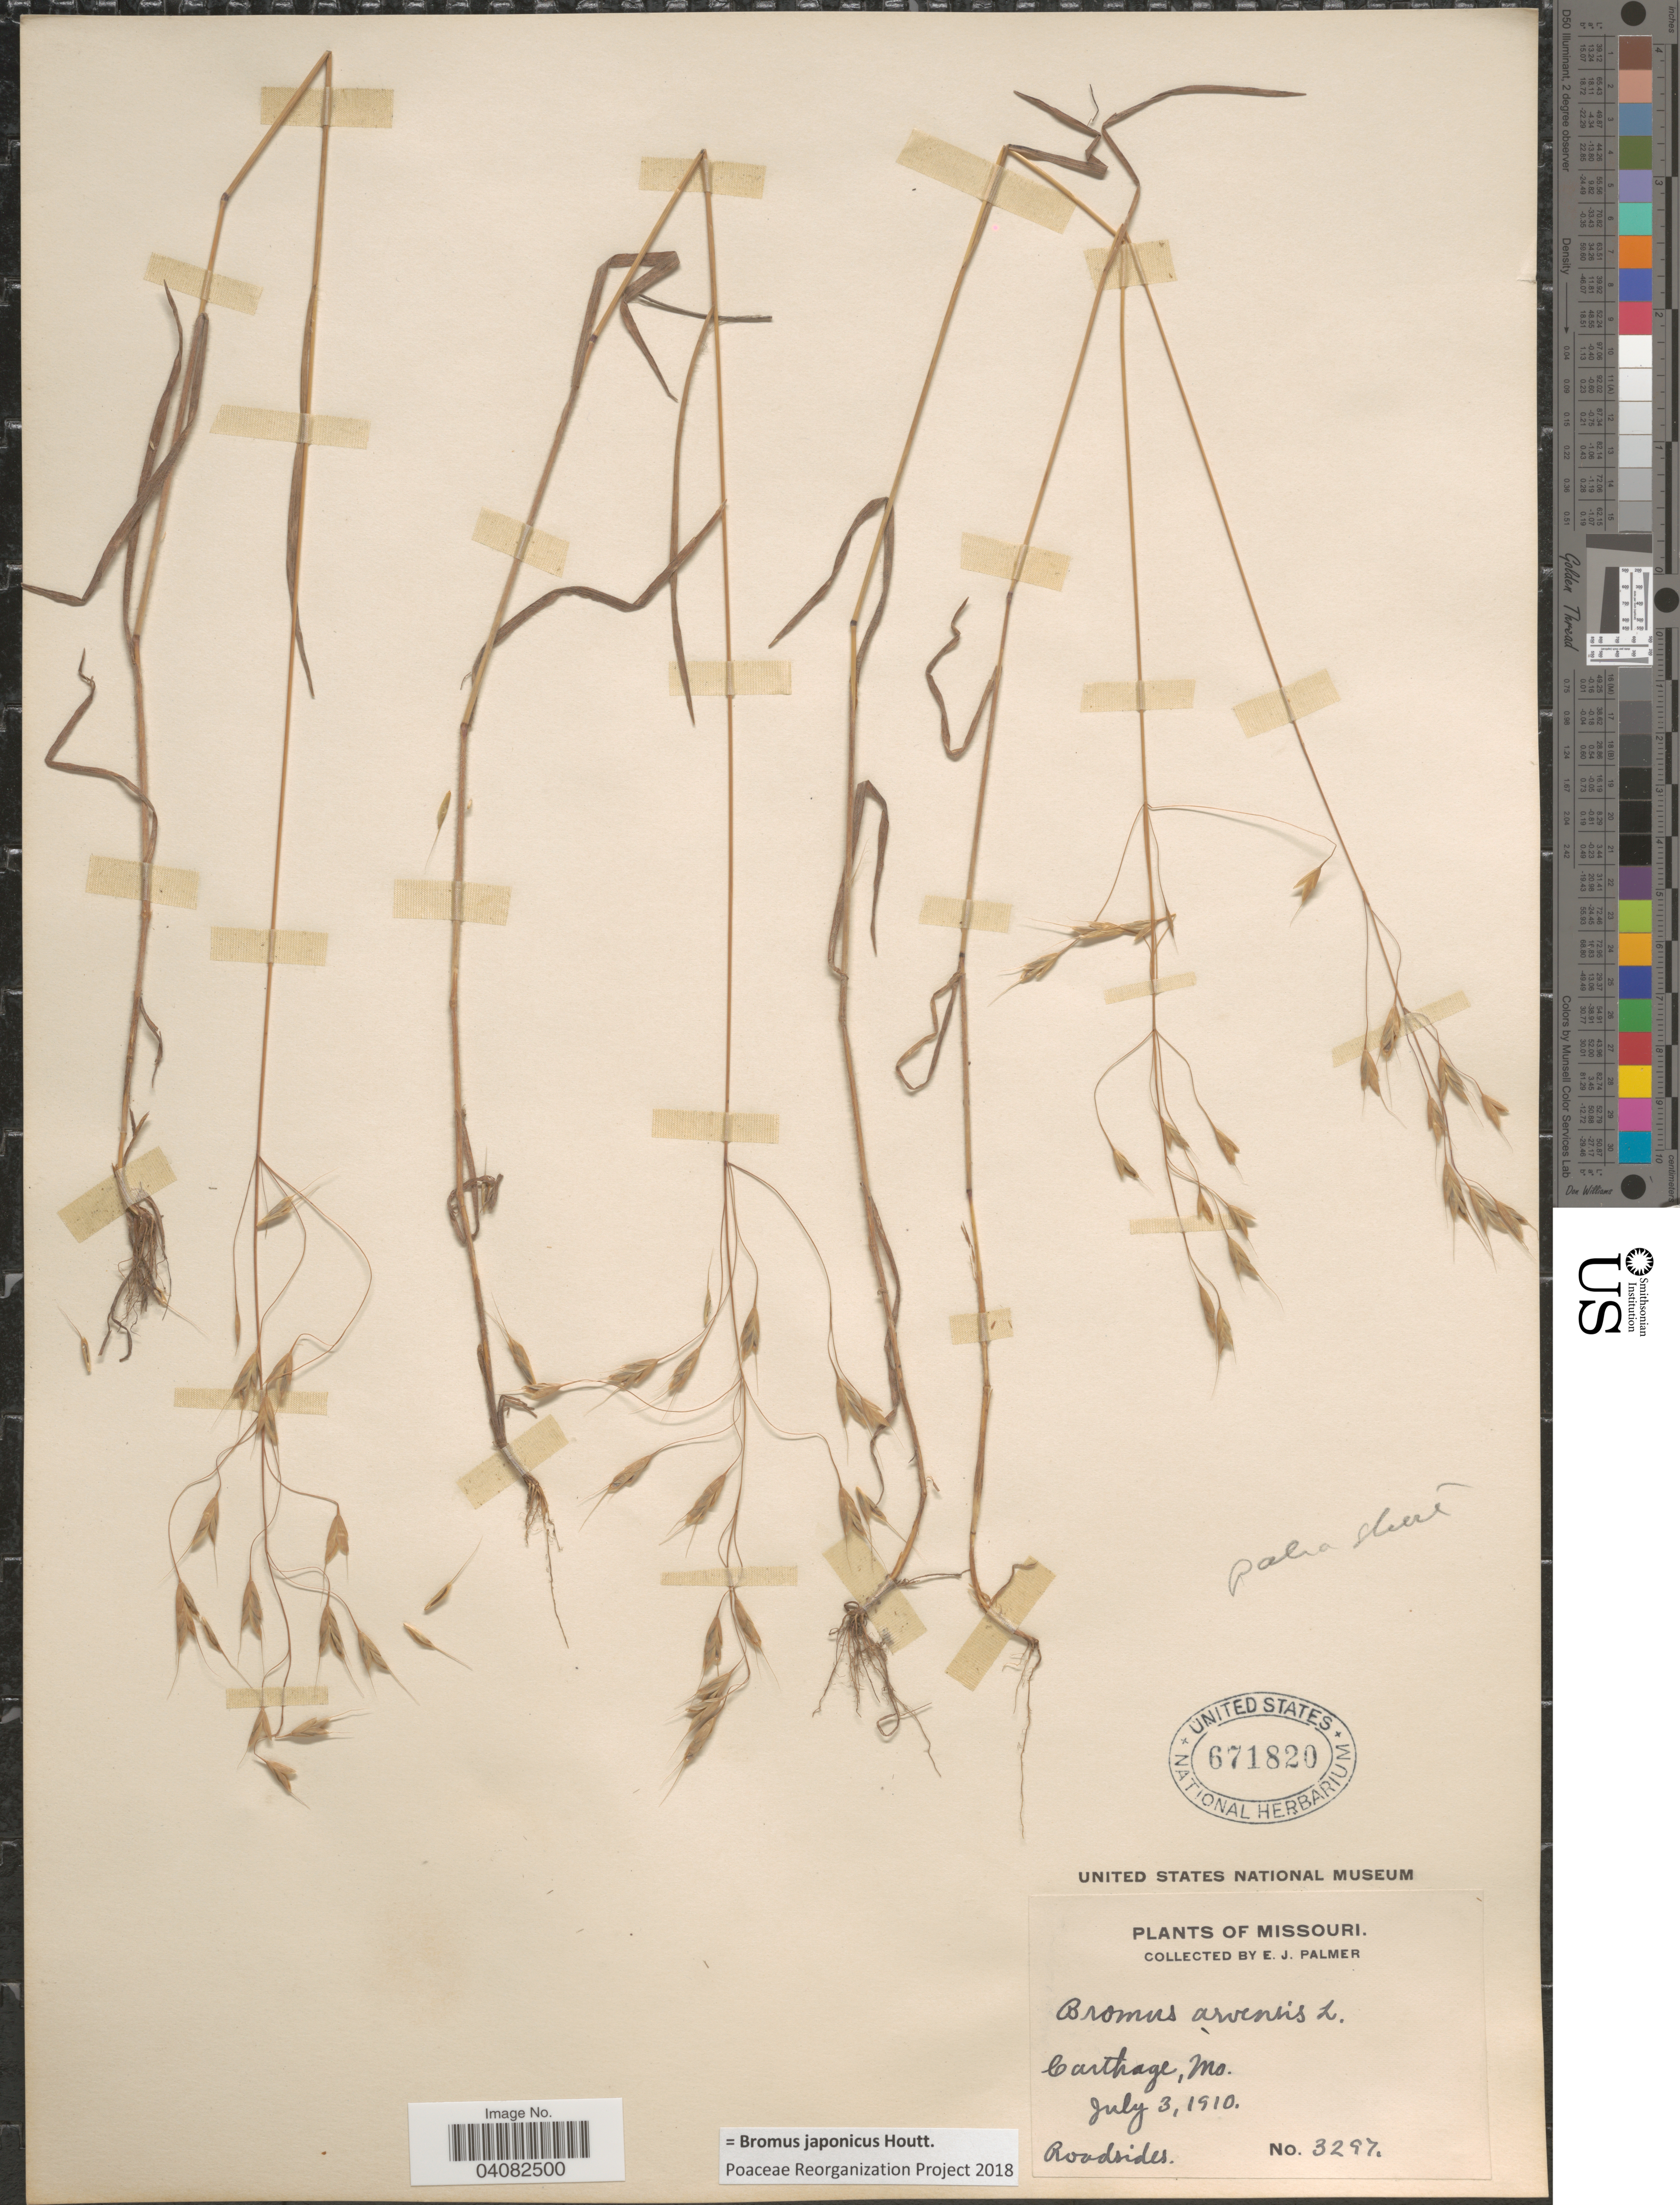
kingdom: Plantae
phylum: Tracheophyta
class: Liliopsida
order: Poales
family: Poaceae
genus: Bromus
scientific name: Bromus intermedius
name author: Gussone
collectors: E. J. Palmer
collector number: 3297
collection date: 1910-07-03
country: United States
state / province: Missouri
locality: Carthage.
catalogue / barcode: US 671820